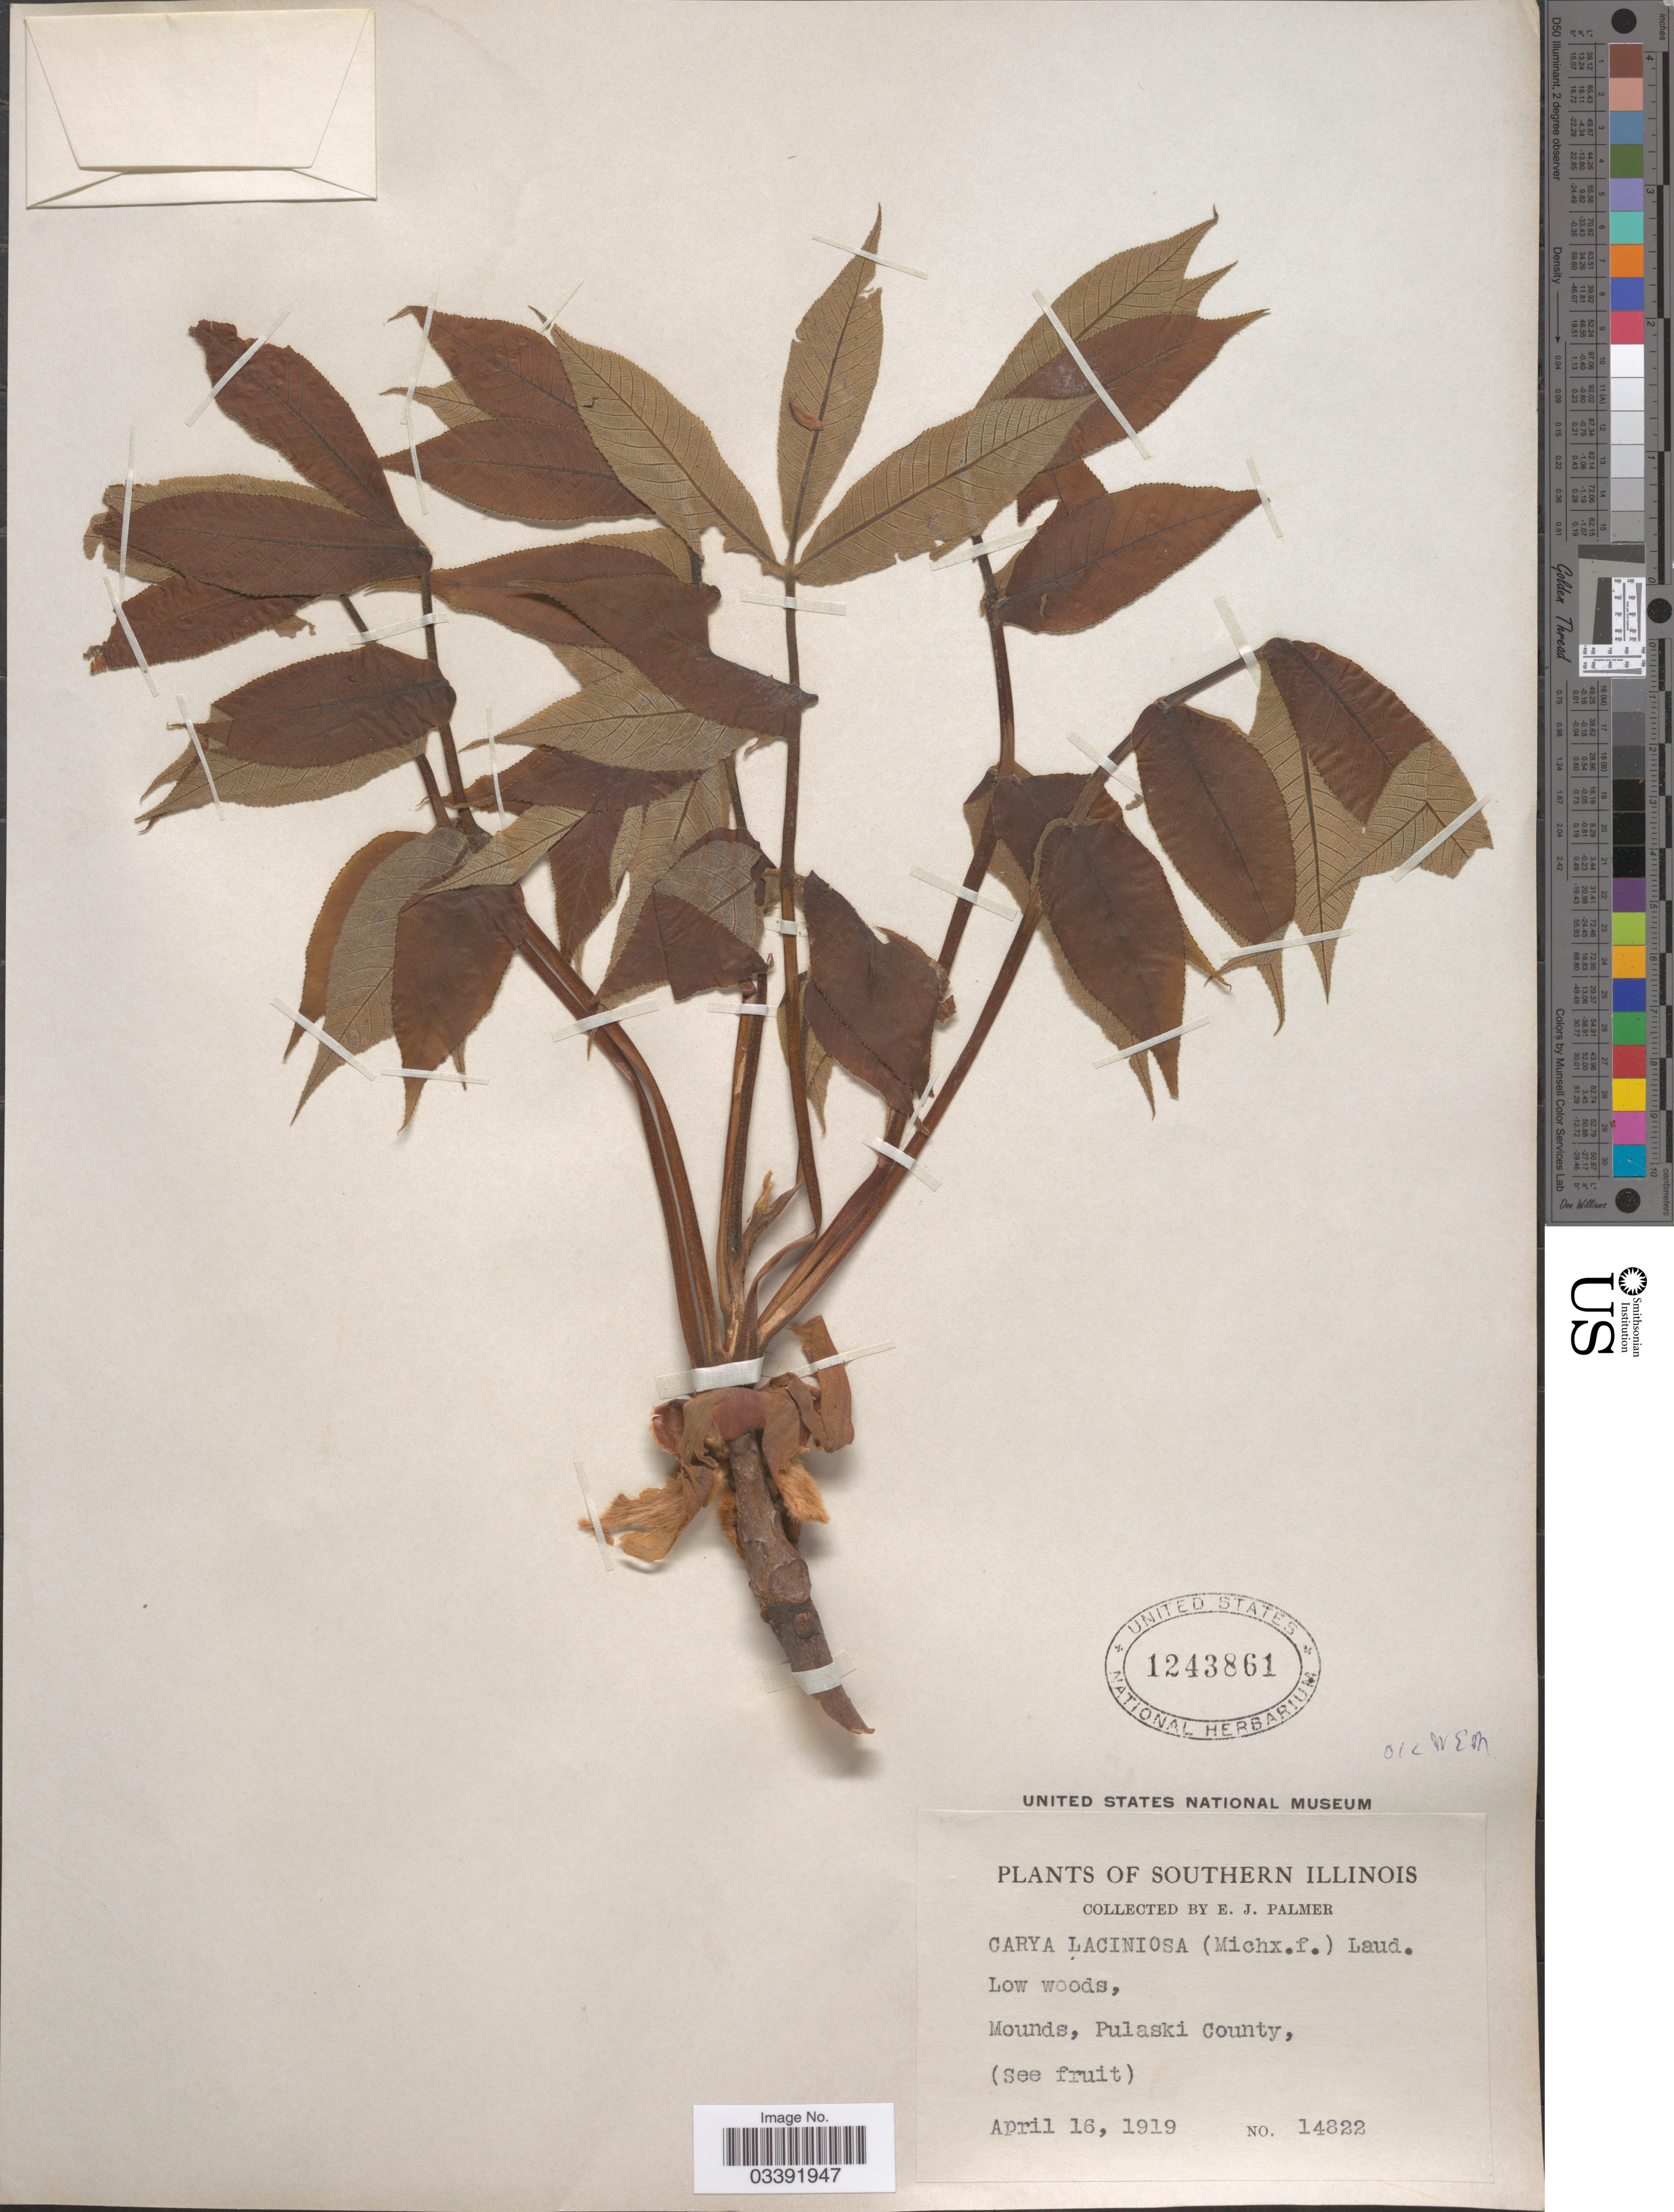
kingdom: Plantae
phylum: Tracheophyta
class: Magnoliopsida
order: Fagales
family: Juglandaceae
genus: Carya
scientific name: Carya laciniosa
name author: (F. Michx.) G. Don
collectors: E. J. Palmer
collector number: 14822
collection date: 1919-04-16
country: United States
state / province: Illinois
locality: Southern Illinois. Mounds, Pulaski County.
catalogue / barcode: US 1243861